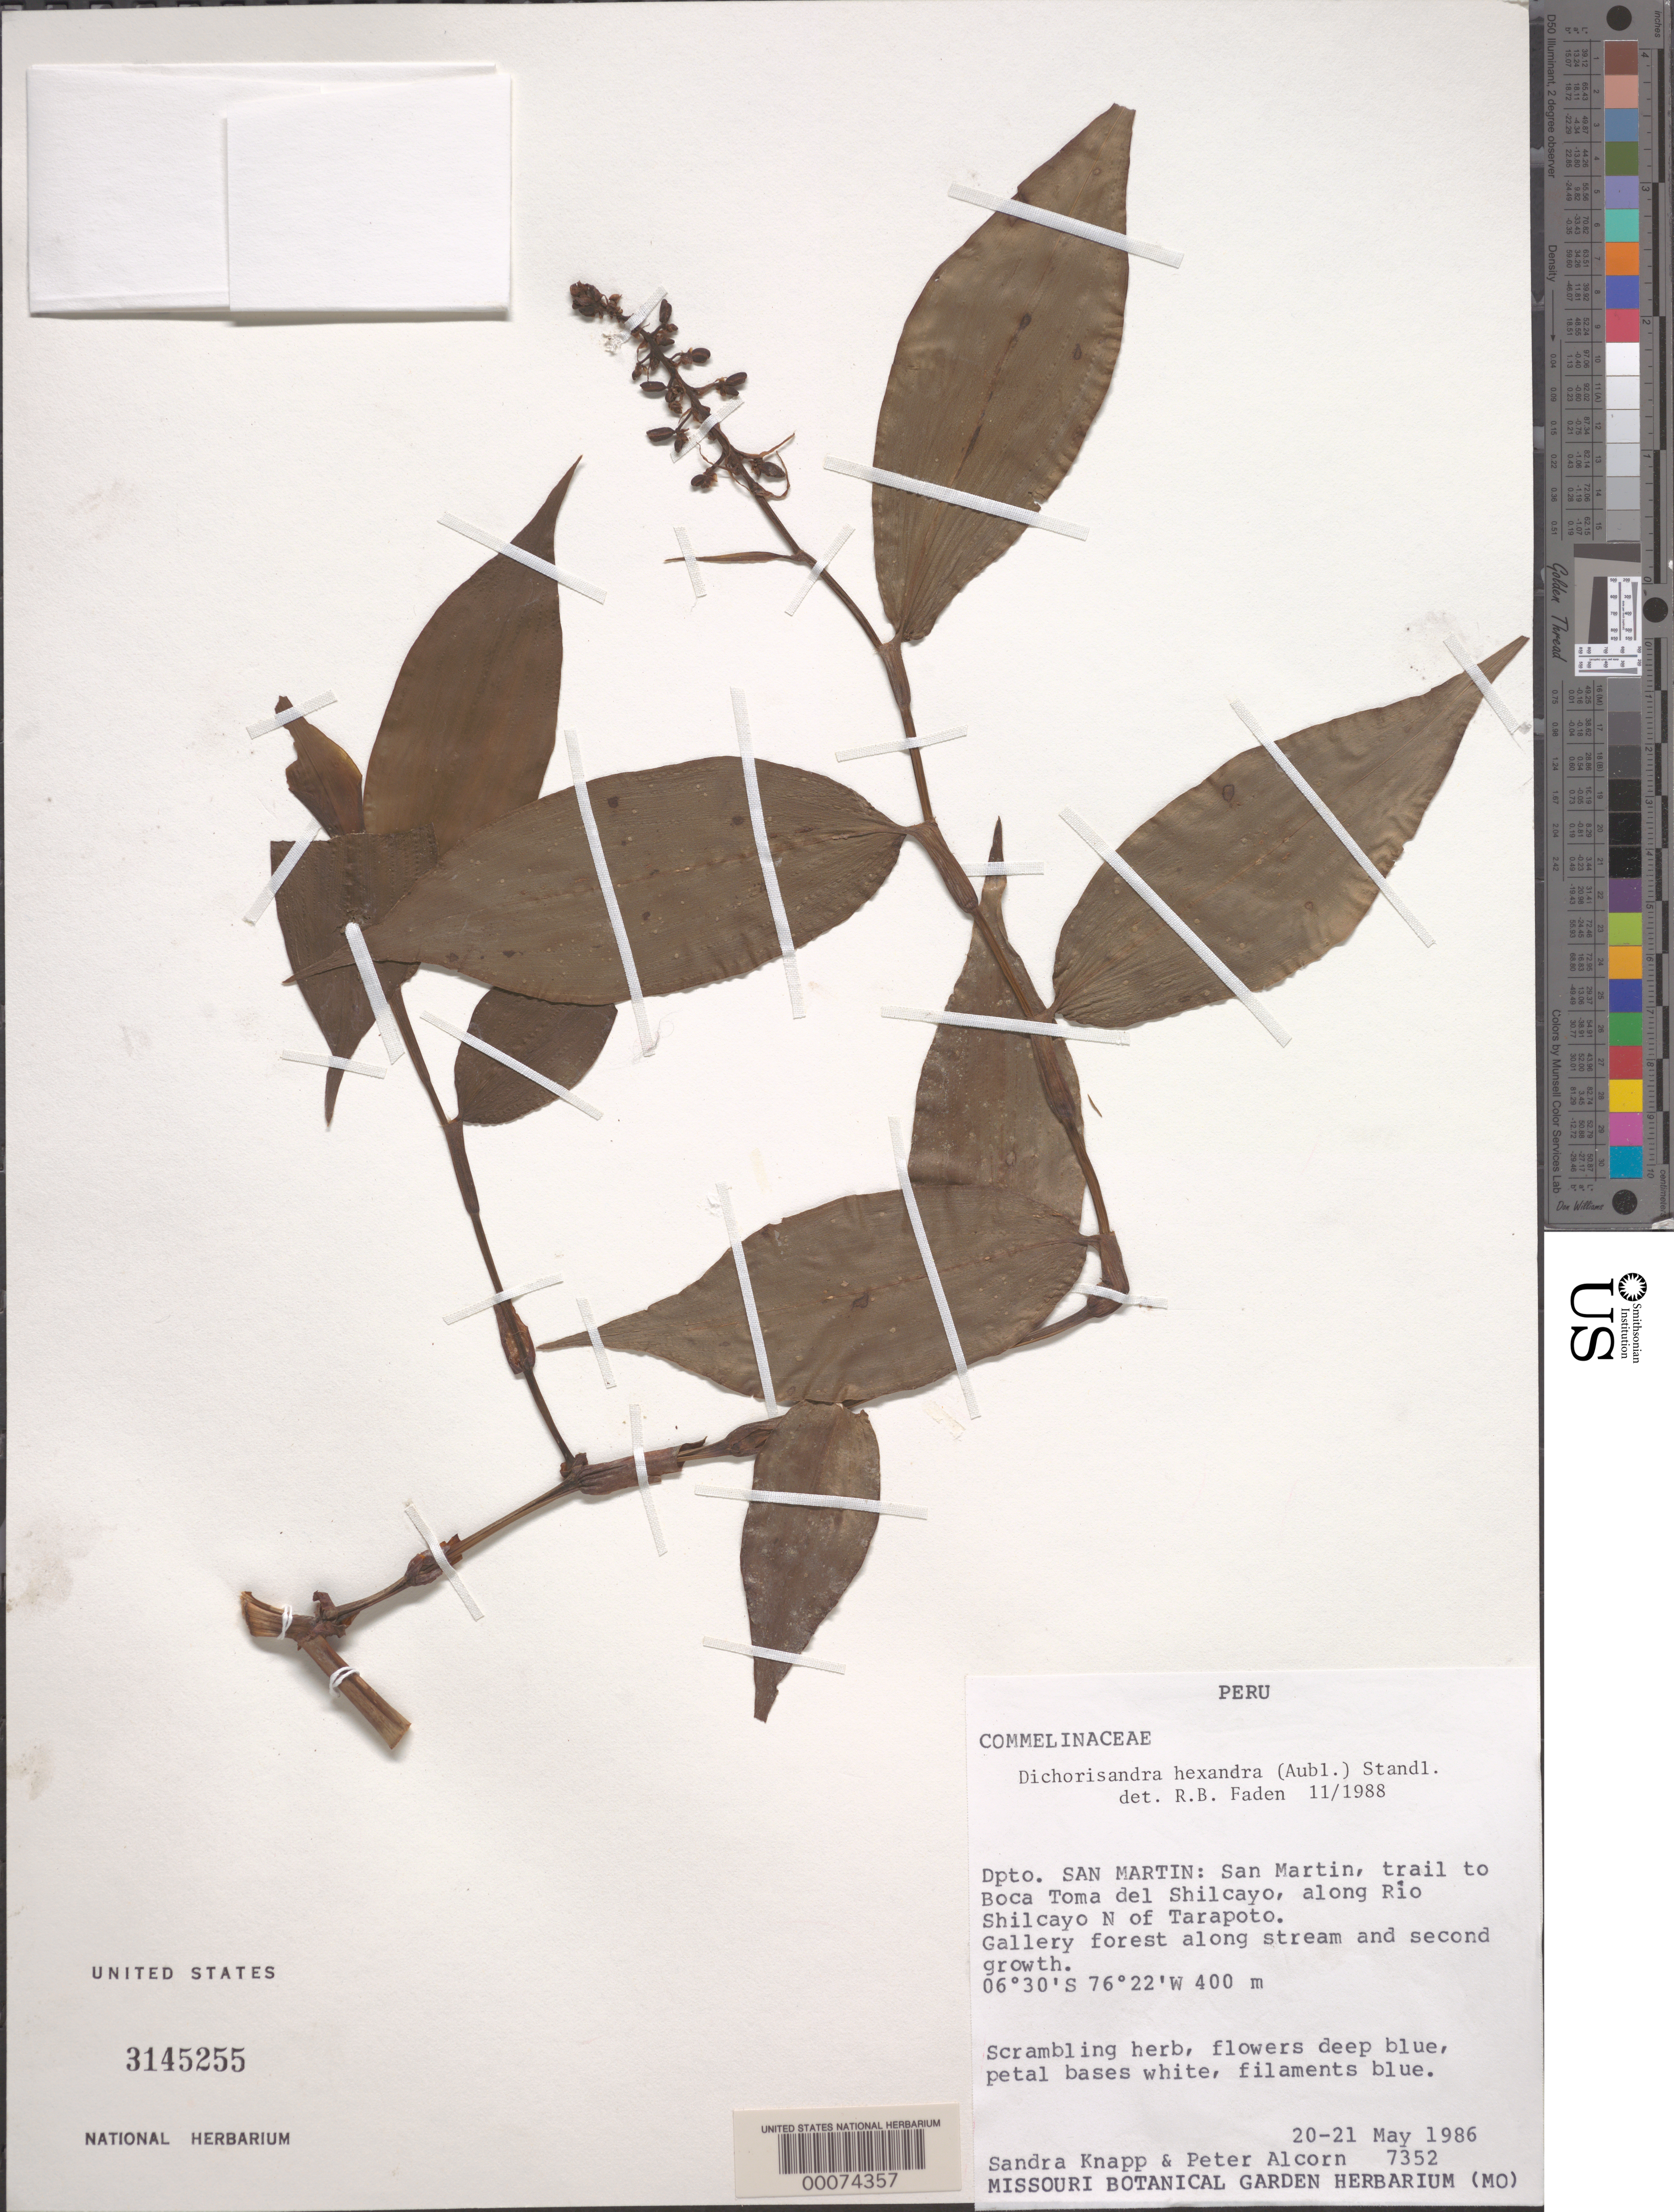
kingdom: Plantae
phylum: Tracheophyta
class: Liliopsida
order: Commelinales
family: Commelinaceae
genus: Dichorisandra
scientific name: Dichorisandra hexandra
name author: (Aubl.) Standl.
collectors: S. Knapp & P. Alcorn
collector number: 7352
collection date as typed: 20 May 1986 to 21 May 1986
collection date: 1986-05-20/1986-05-21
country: Peru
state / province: San Martín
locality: San martin, trail to boca toma del shilcayo, along rio shilcayo n of tarapoto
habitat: Gallery forest along stream and second growth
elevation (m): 400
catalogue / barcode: US 3145255